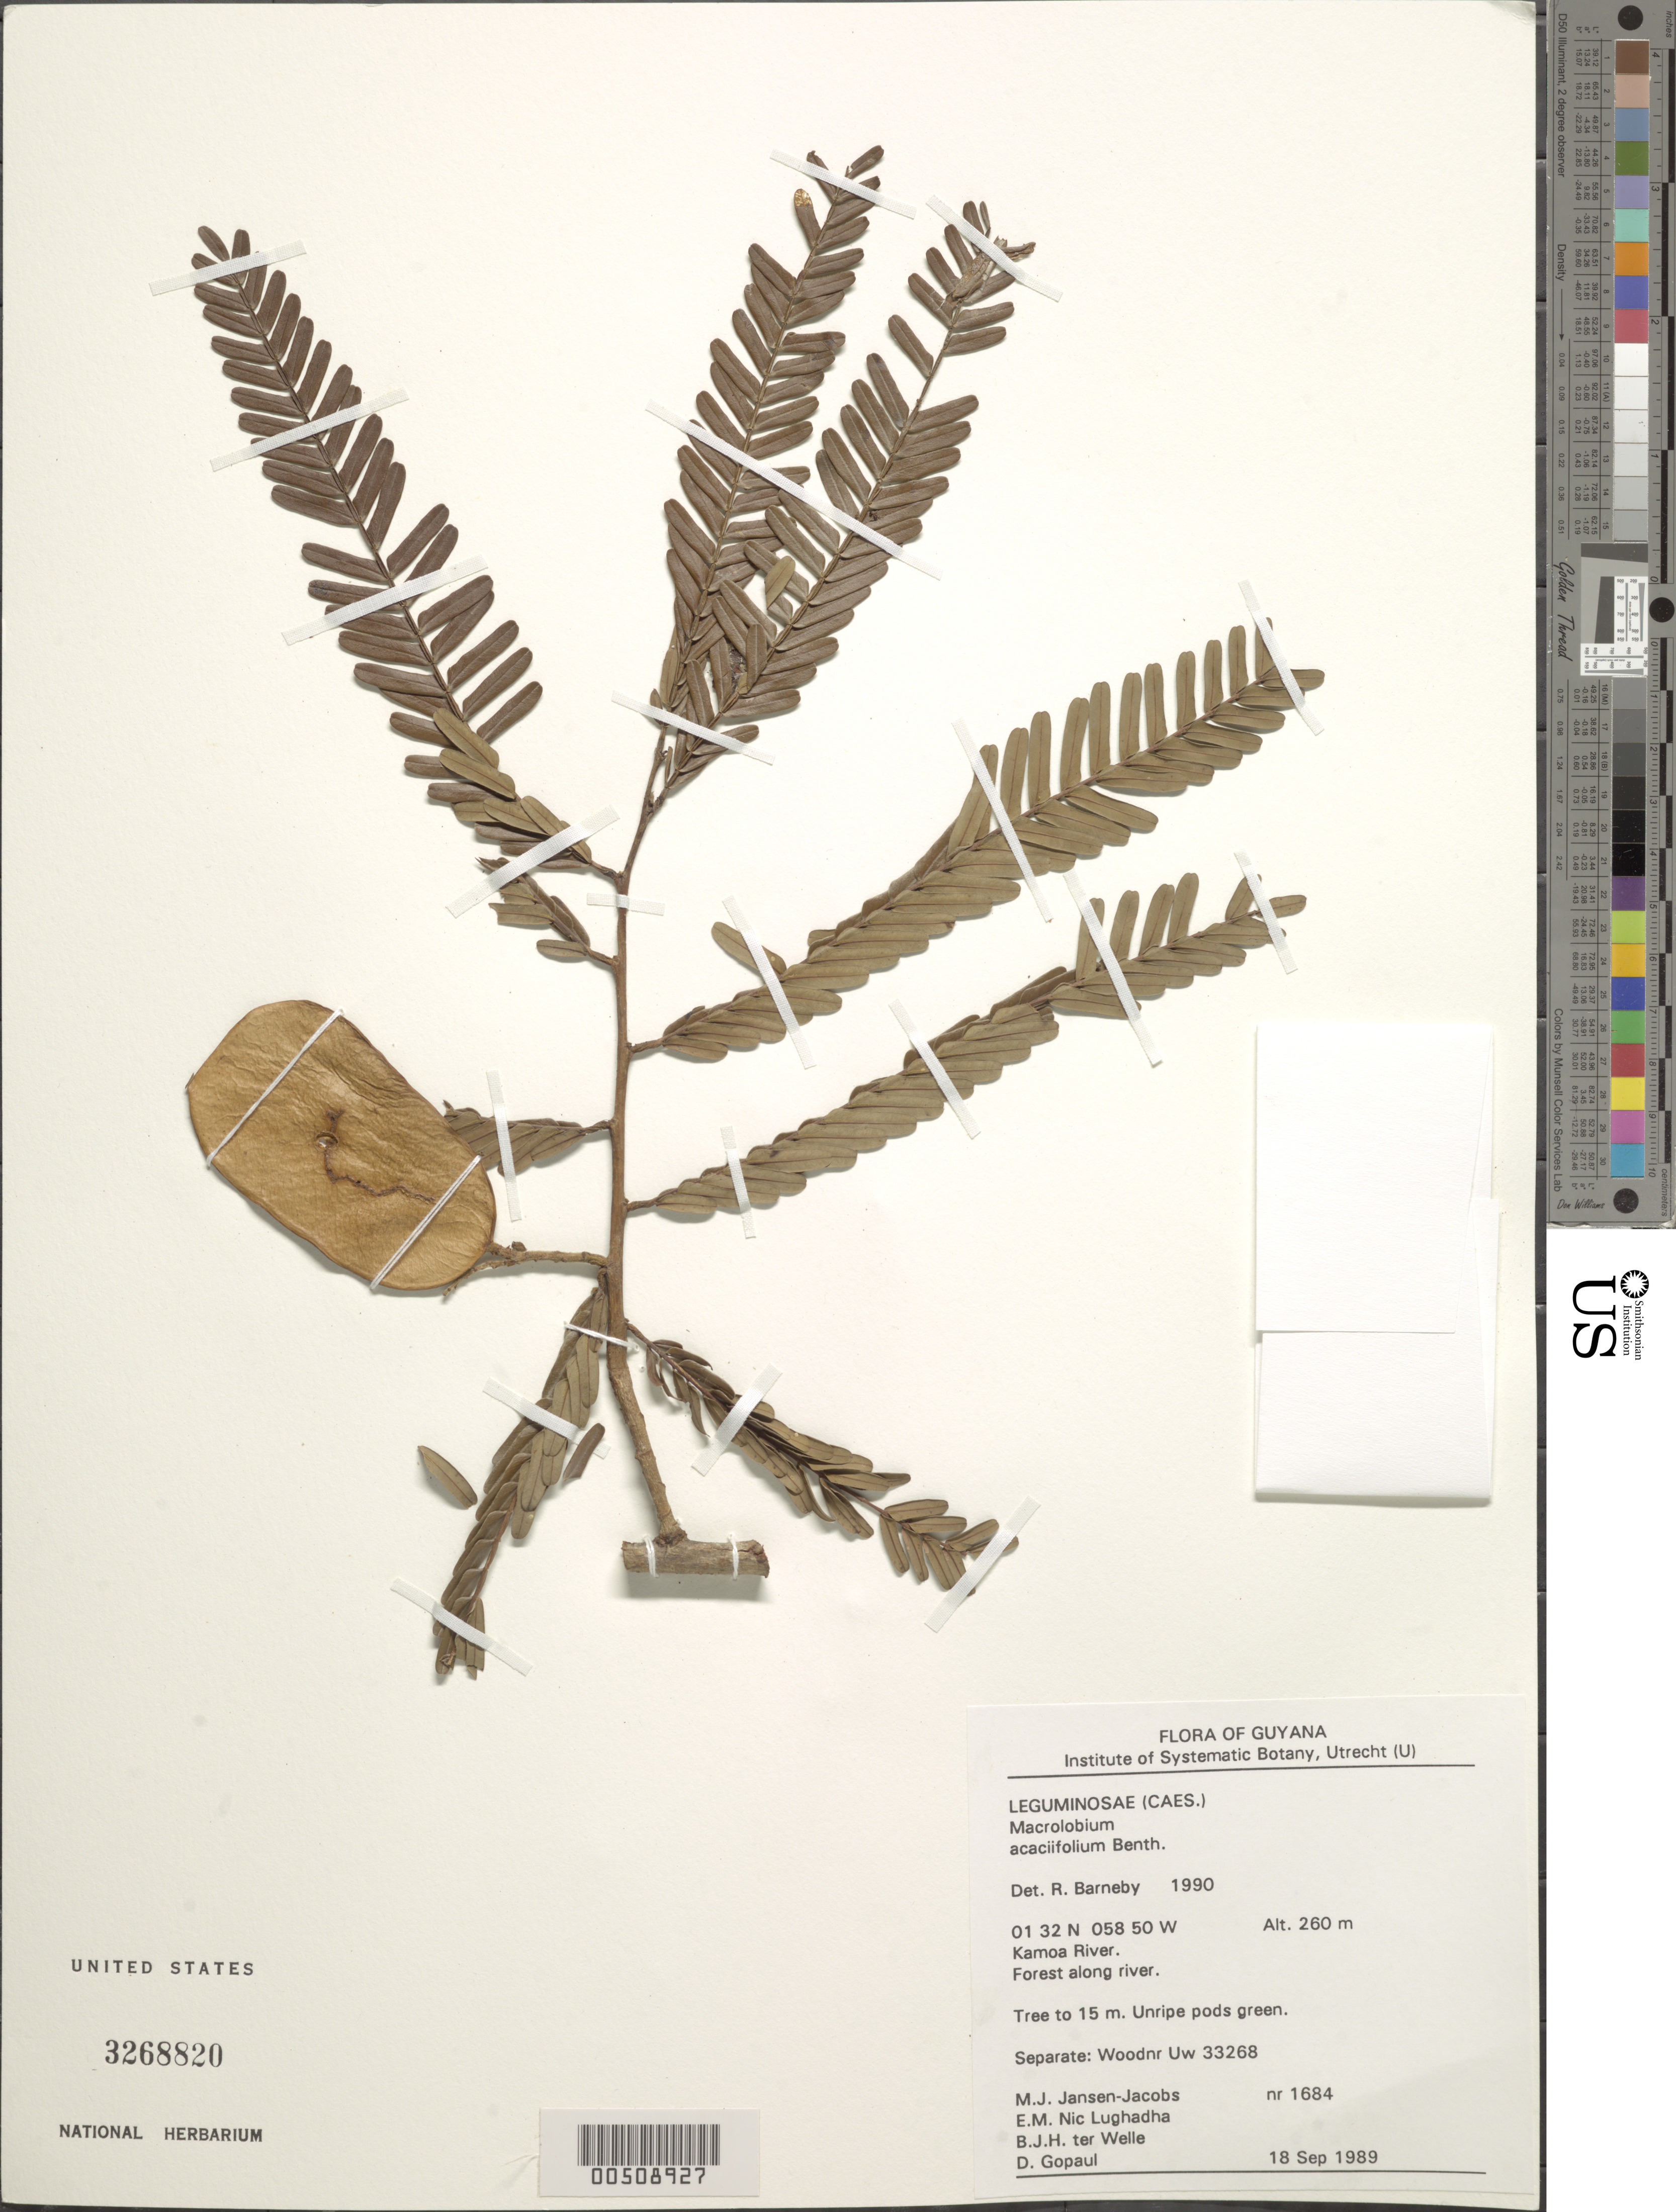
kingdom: Plantae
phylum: Tracheophyta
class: Magnoliopsida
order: Fabales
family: Fabaceae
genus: Macrolobium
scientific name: Macrolobium acaciifolium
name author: (Benth.) Benth.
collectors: M. J. Jansen-Jacobs, B. Welle, D. Gopaul & E. Nic Lughadha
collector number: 1684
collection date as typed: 18 Sep 1989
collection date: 1989-09-18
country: Guyana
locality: Kamoa River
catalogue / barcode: US 3268820